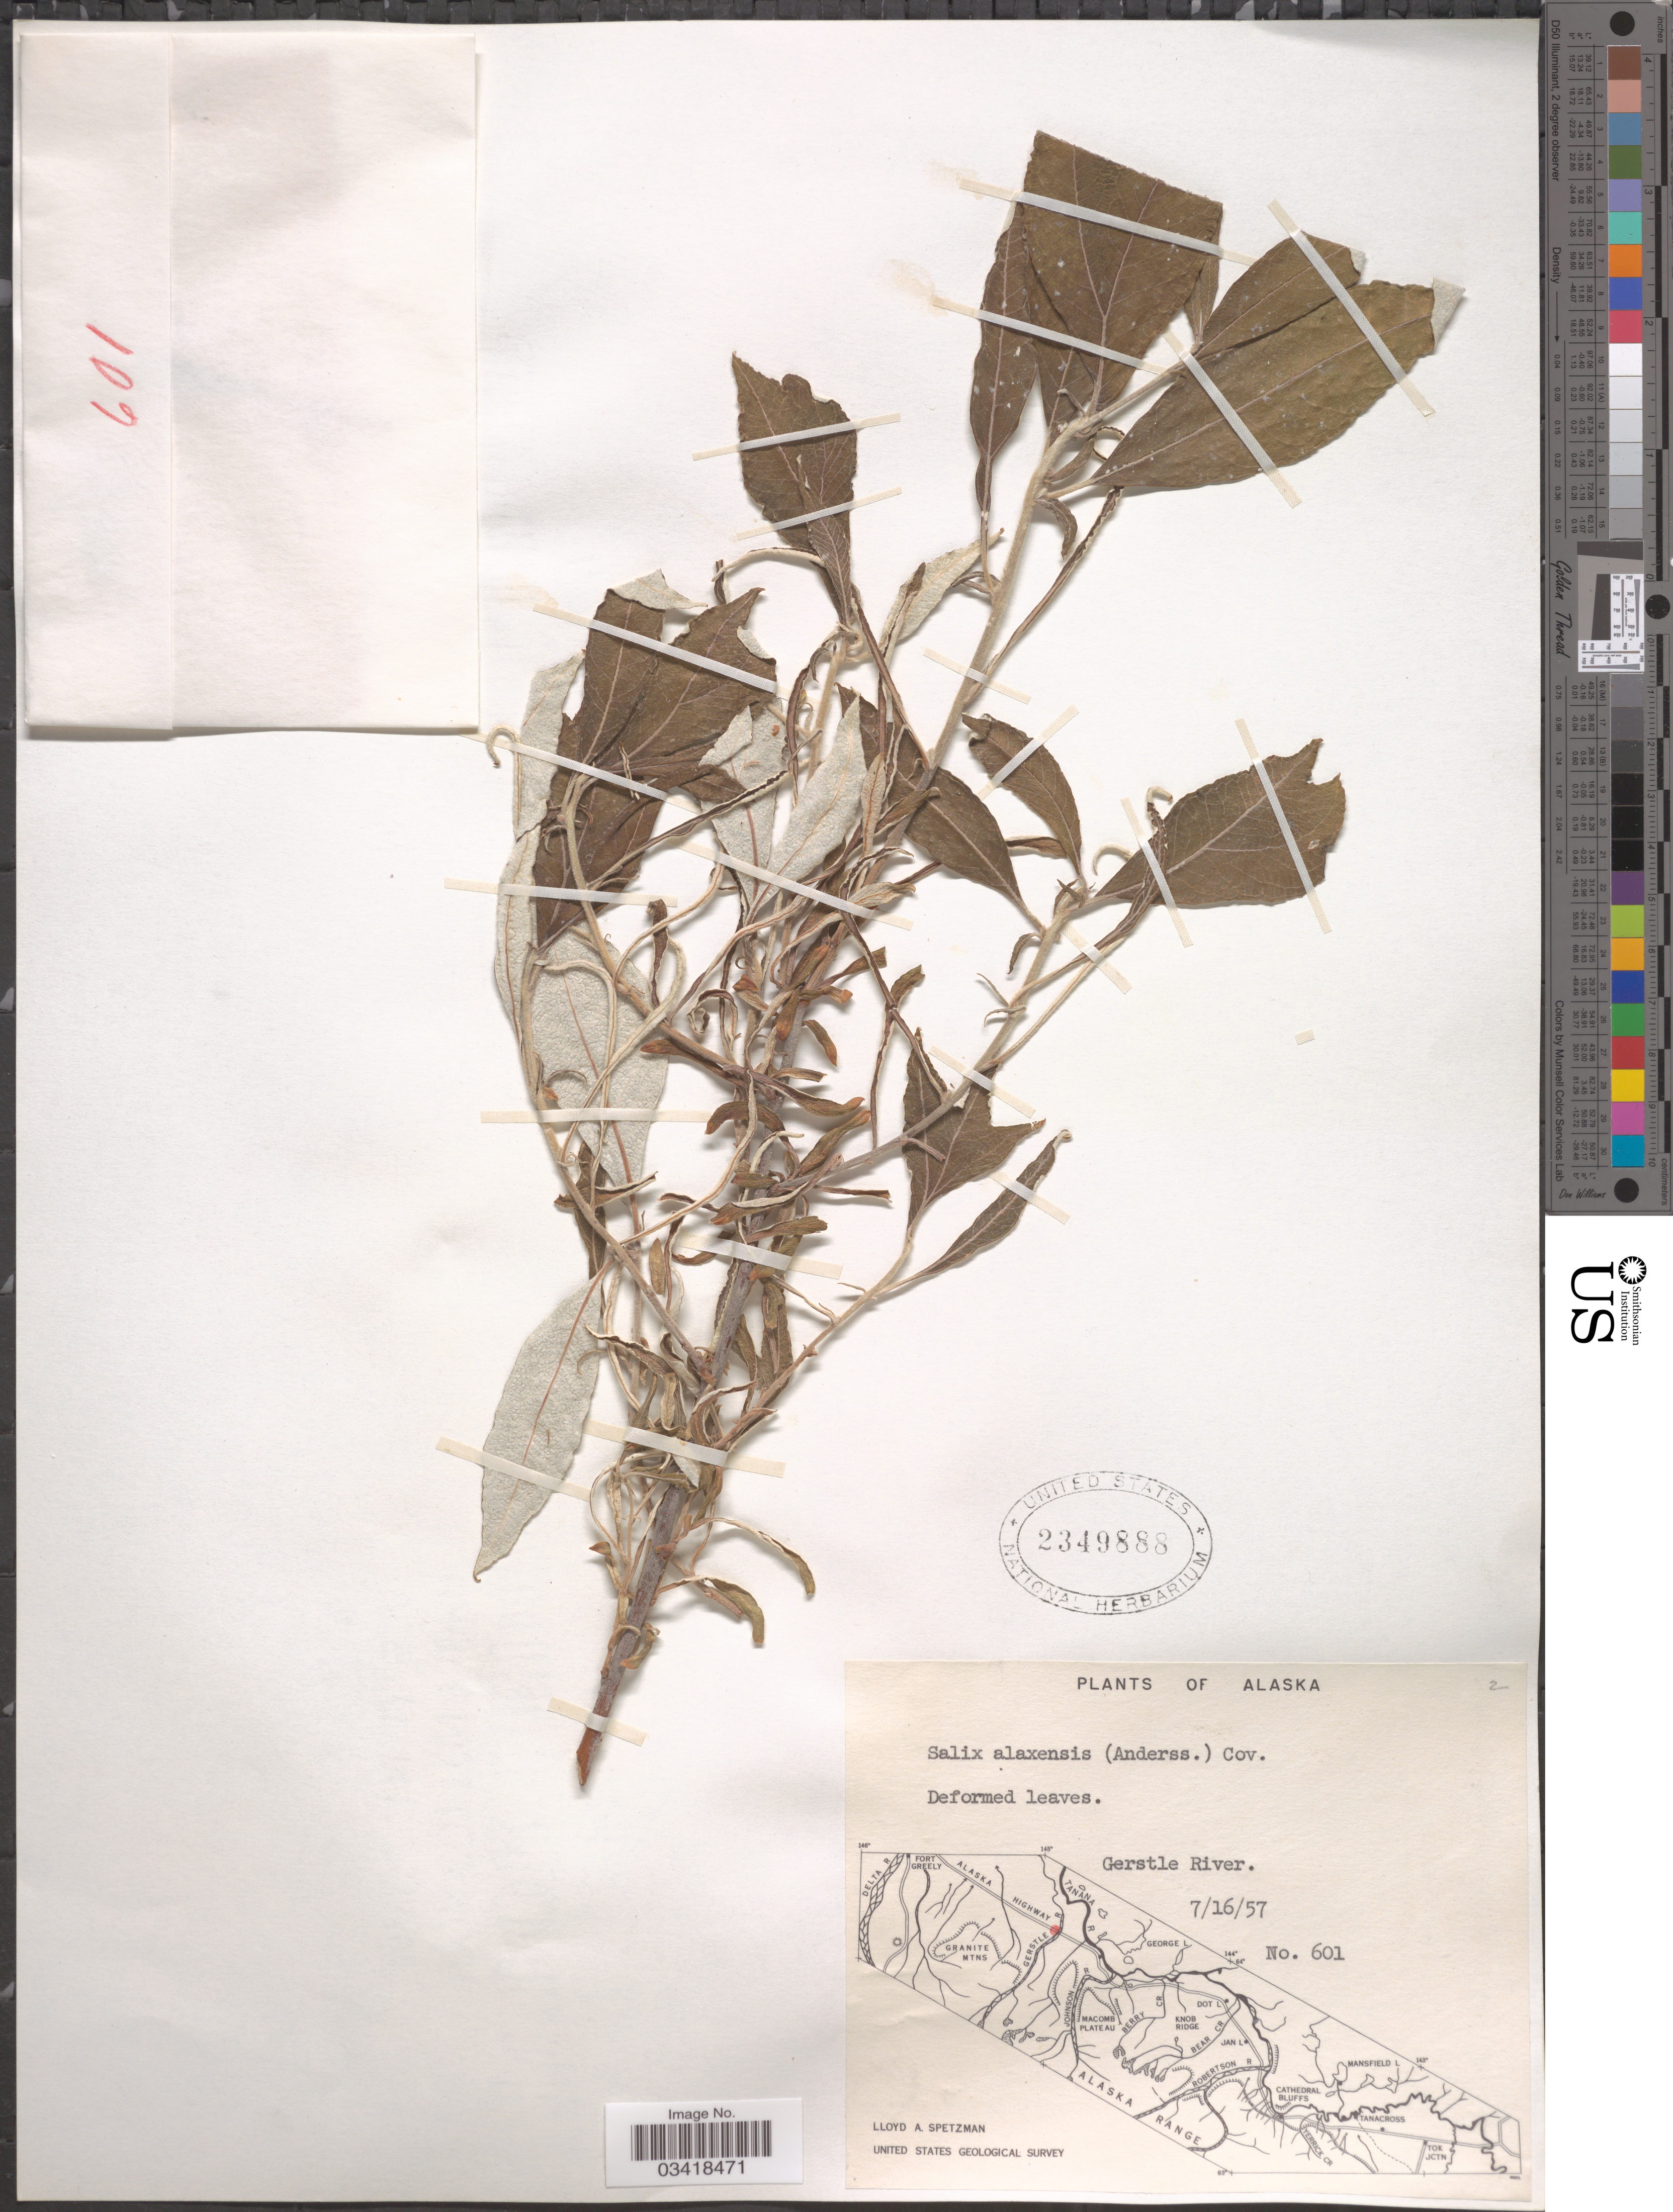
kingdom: Plantae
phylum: Tracheophyta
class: Magnoliopsida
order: Malpighiales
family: Salicaceae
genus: Salix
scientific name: Salix alaxensis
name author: (Andersson) Coville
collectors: L. Spetzman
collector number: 601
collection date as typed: Transcribed d/m/y: 16/7/57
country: United States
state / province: Alaska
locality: Gerstle River.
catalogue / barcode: US 2349888